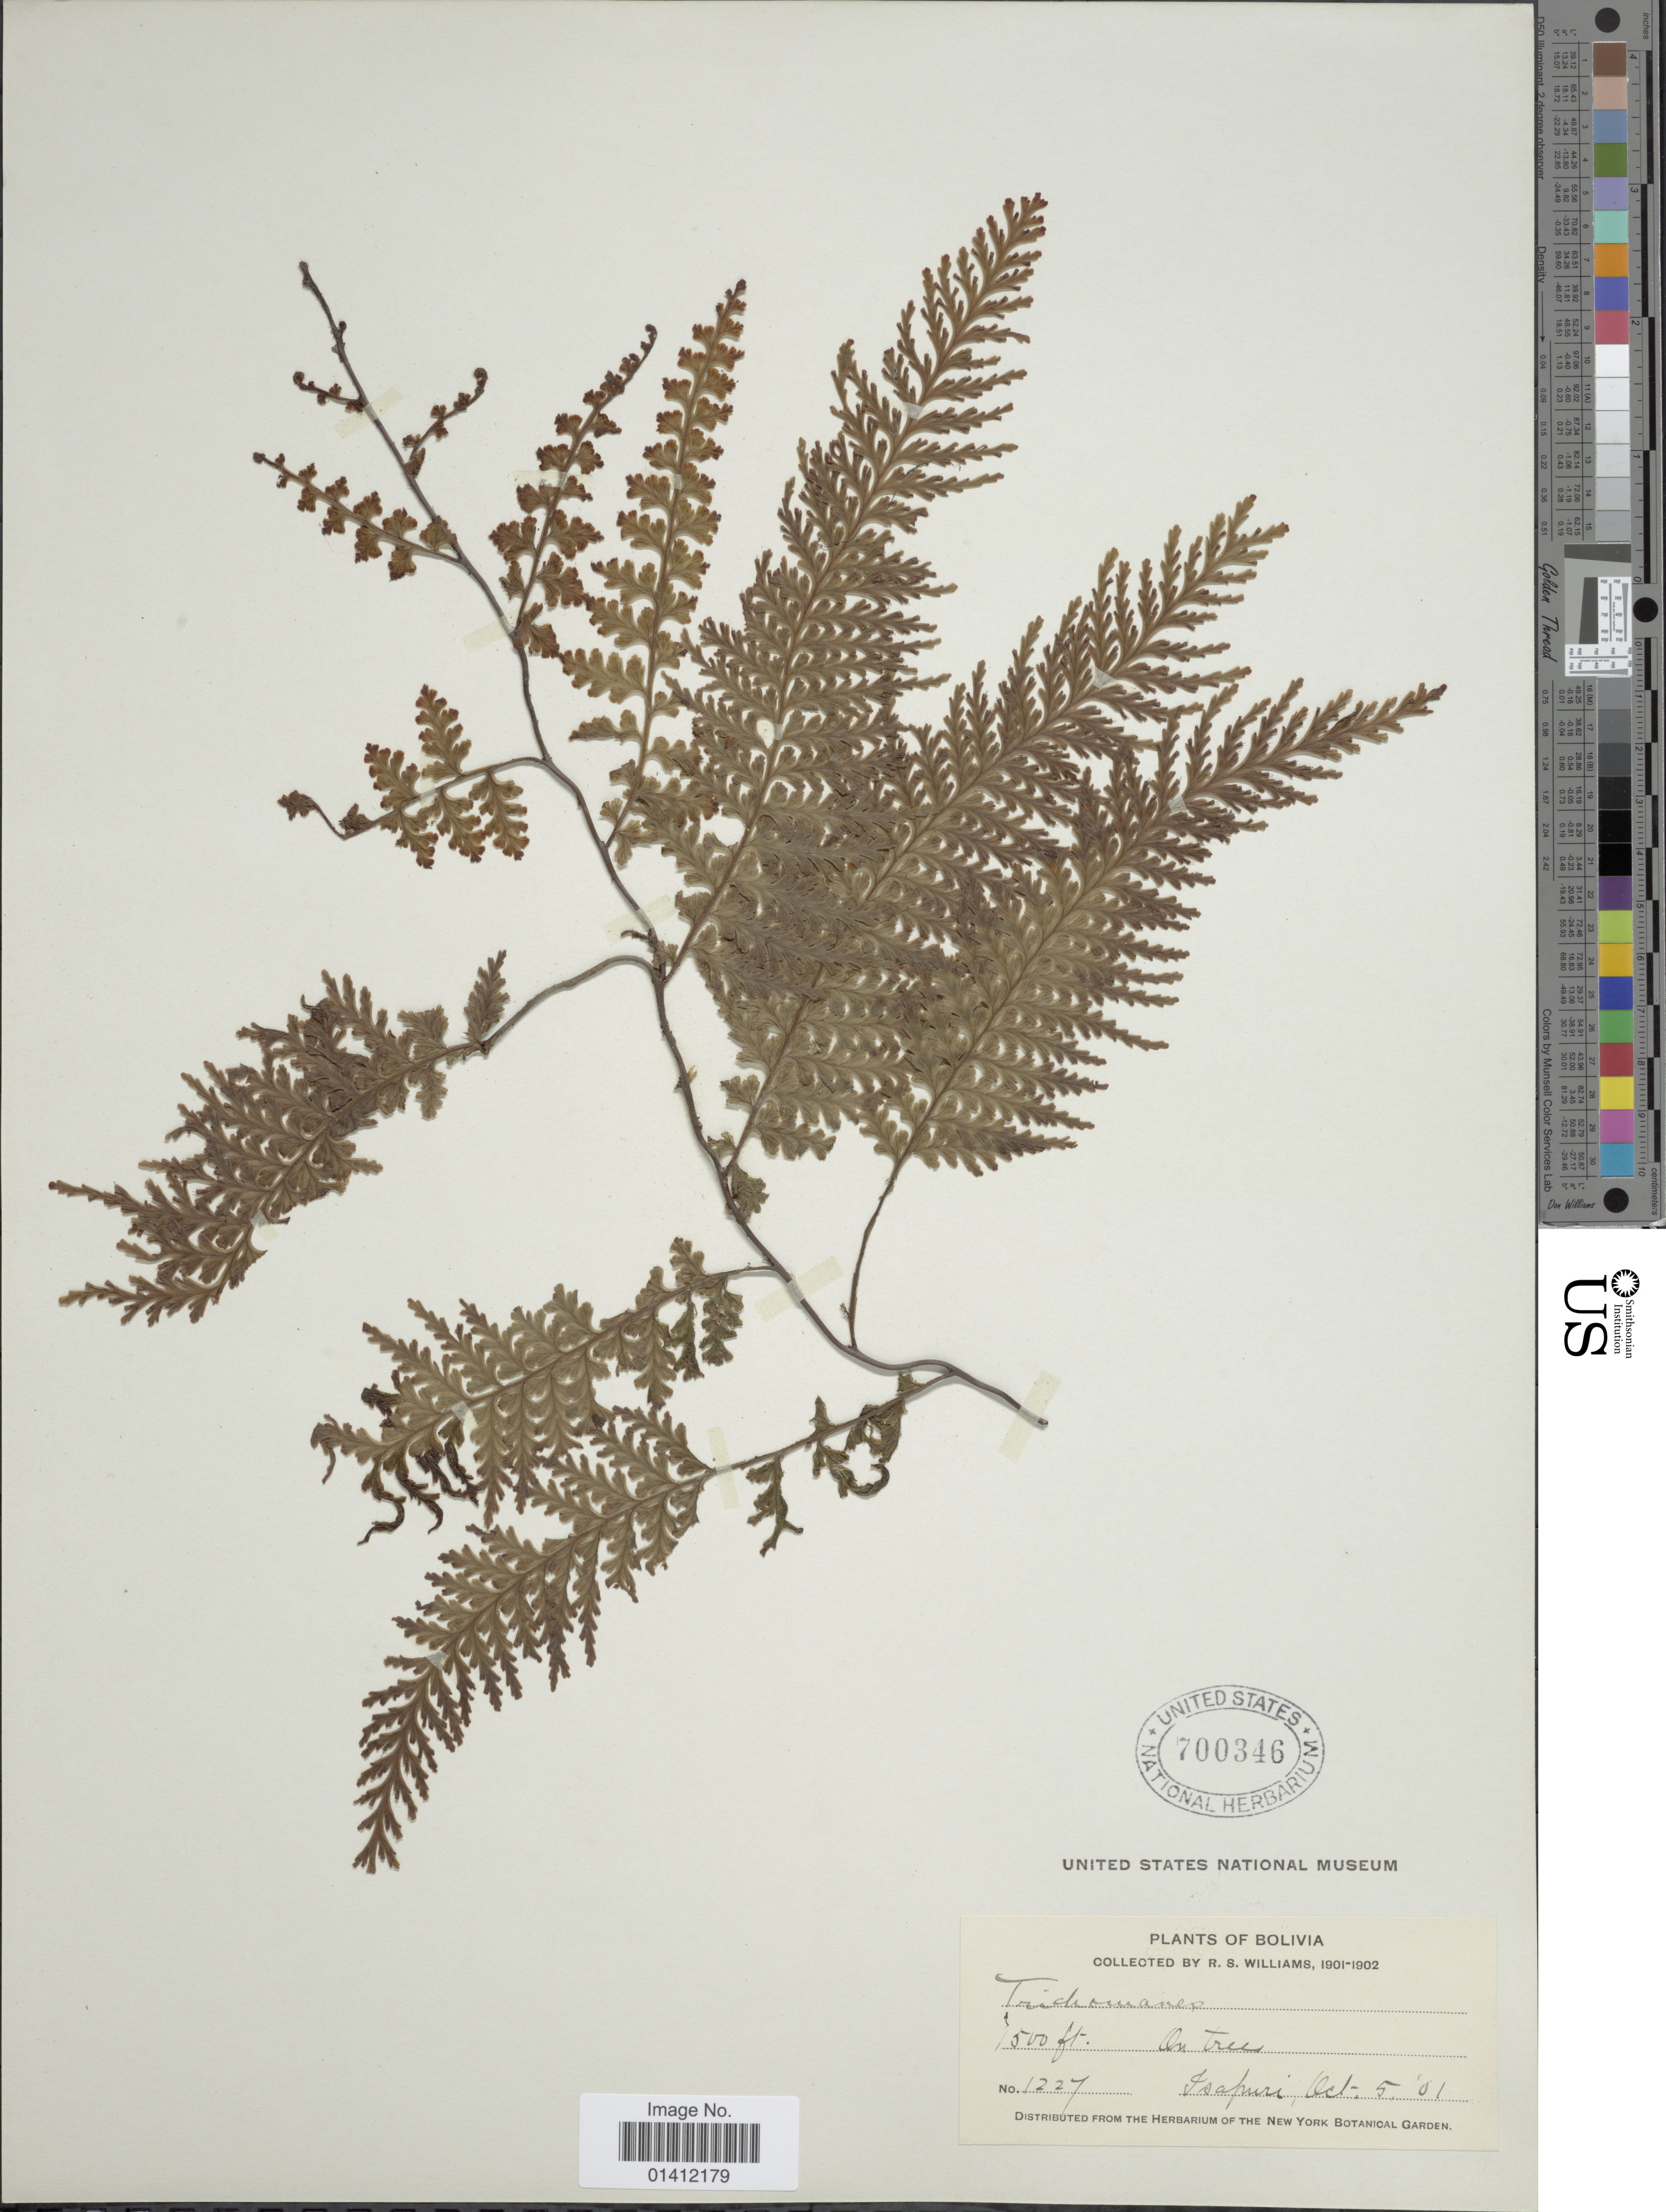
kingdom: Plantae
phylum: Tracheophyta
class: Polypodiopsida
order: Hymenophyllales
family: Hymenophyllaceae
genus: Vandenboschia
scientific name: Vandenboschia rupestris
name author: (Raddi) Ebihara & K. Iwats.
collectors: R. S. Williams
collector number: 1227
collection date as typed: Oct. 5, '01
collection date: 1901-10-05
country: Bolivia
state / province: La Páz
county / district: Larecaja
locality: Isupuri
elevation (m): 457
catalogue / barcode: US 700346